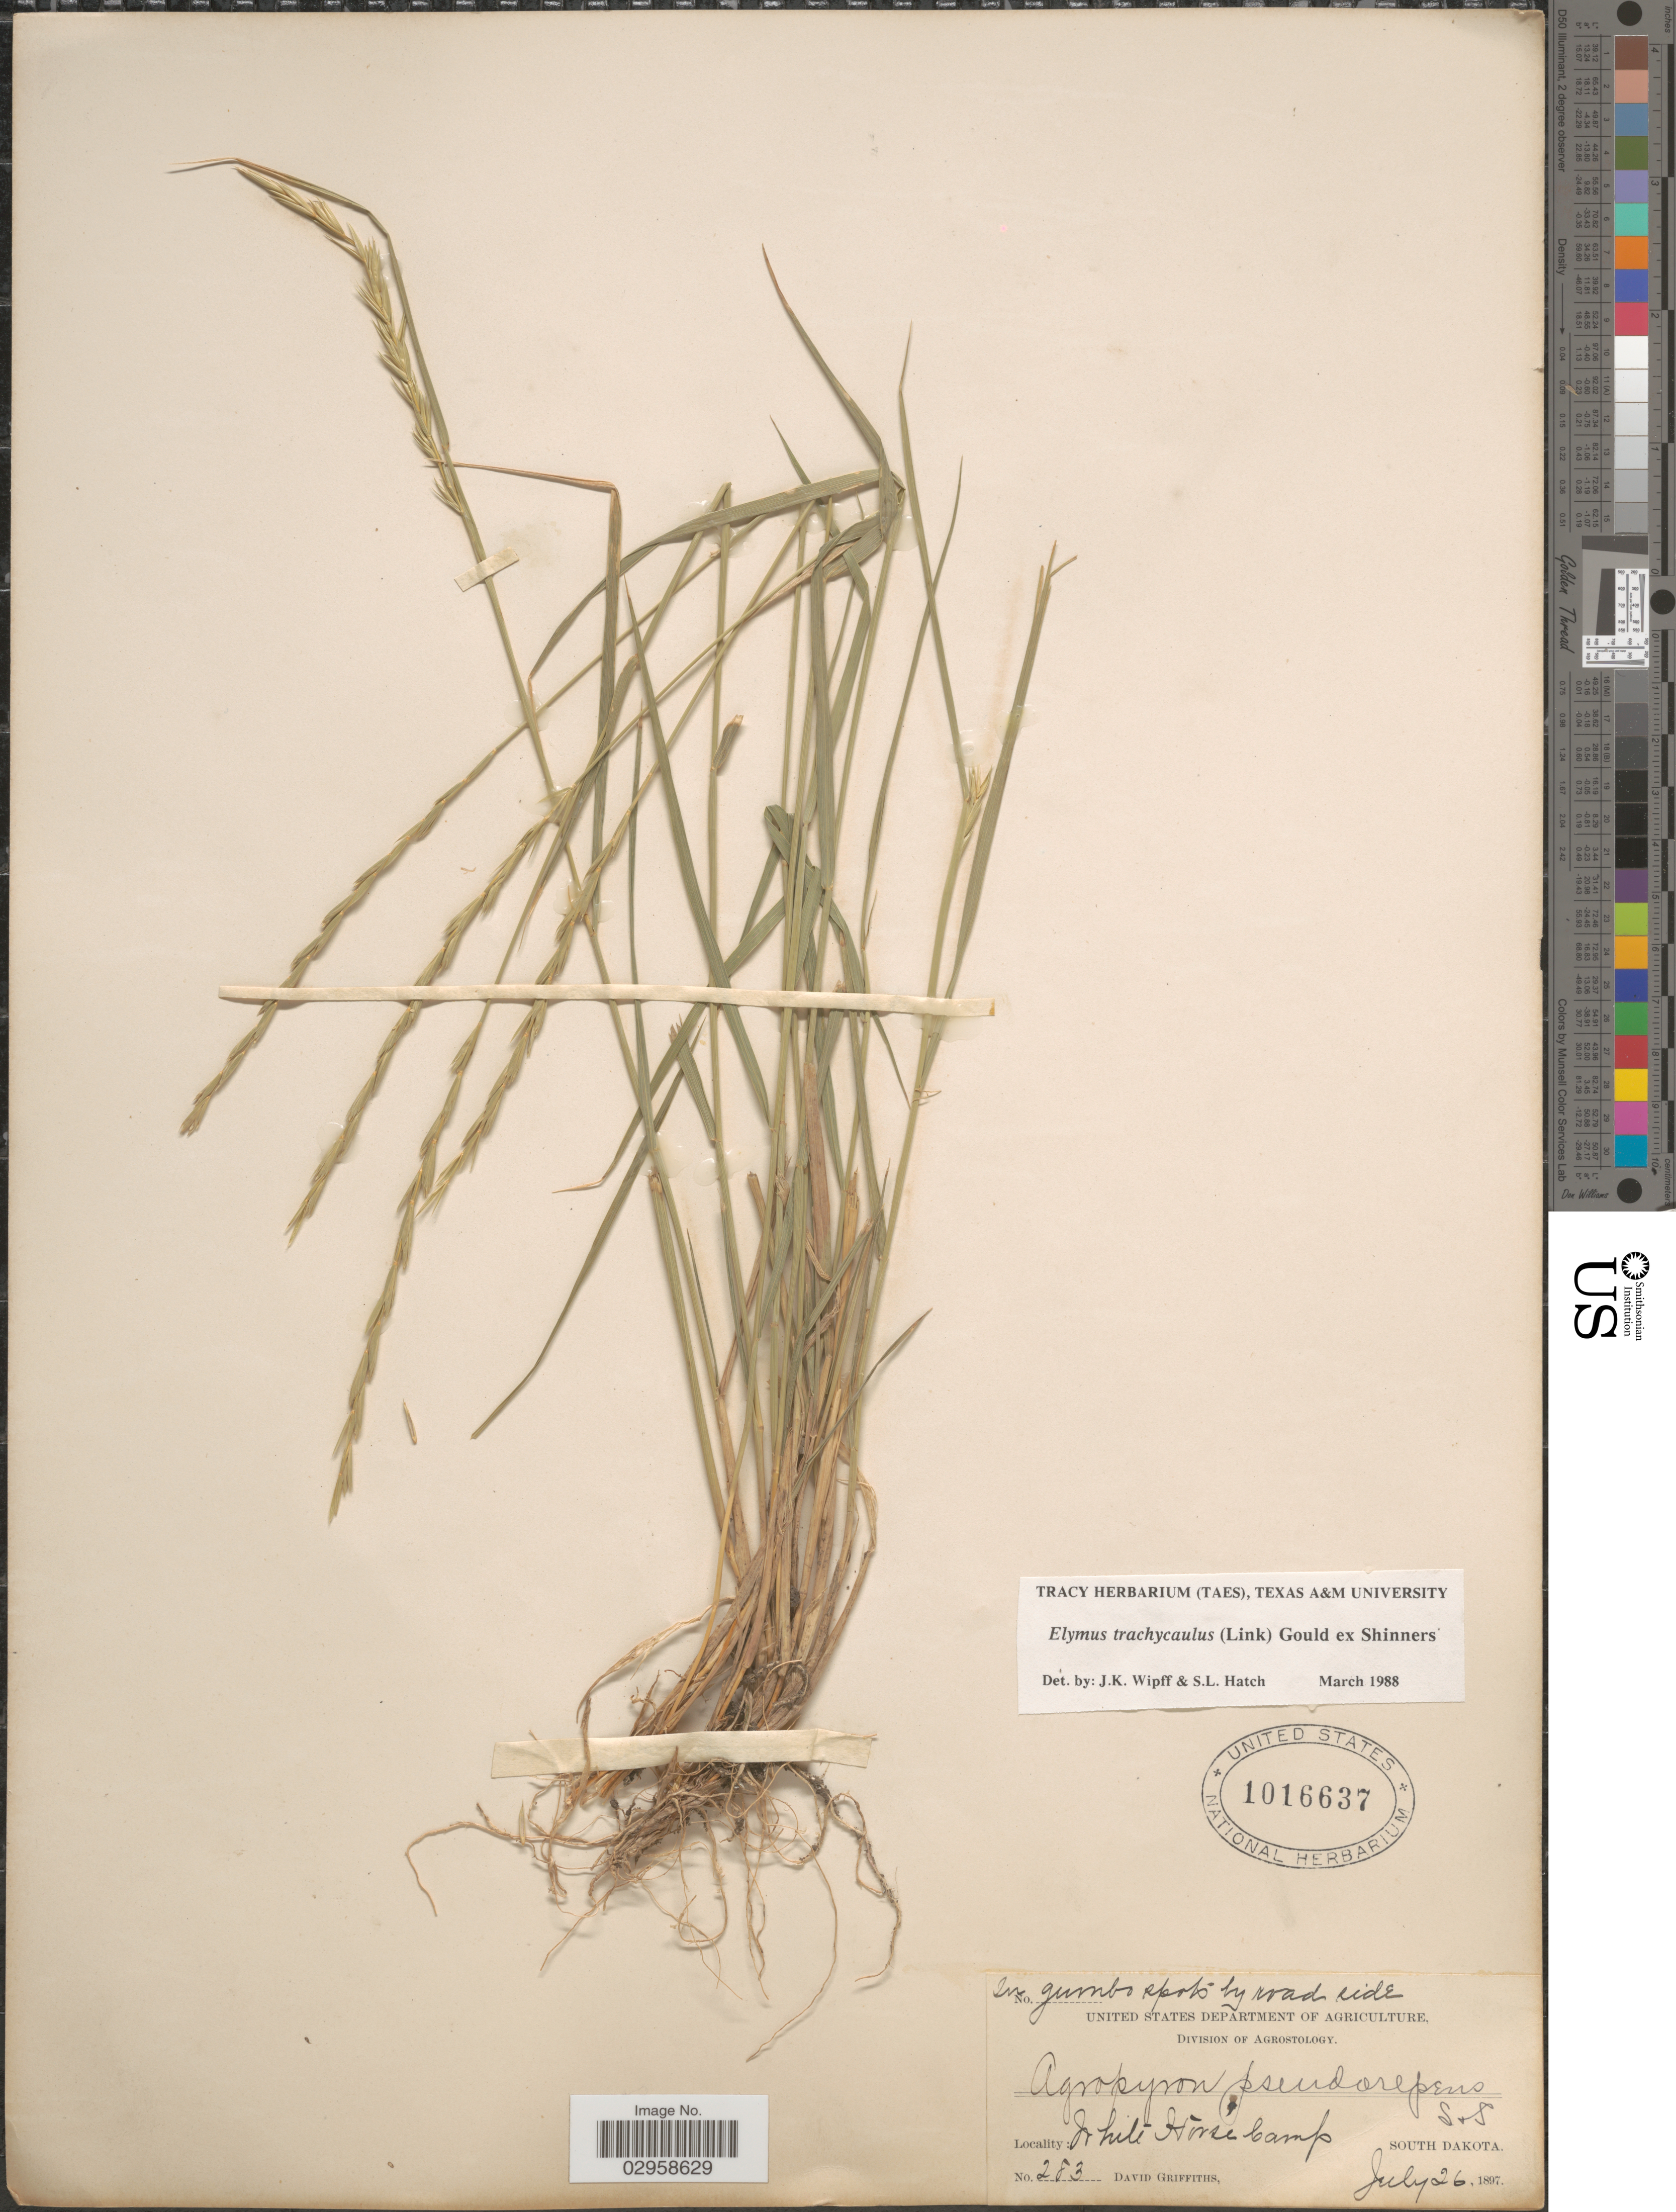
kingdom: Plantae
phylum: Tracheophyta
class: Liliopsida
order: Poales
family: Poaceae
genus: Elymus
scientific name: Elymus trachycaulus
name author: (Link) Gould ex Shinners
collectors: D. Griffiths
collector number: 283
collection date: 1897-07-26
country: United States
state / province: South Dakota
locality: N hill Horse Camp.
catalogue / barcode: US 1016637